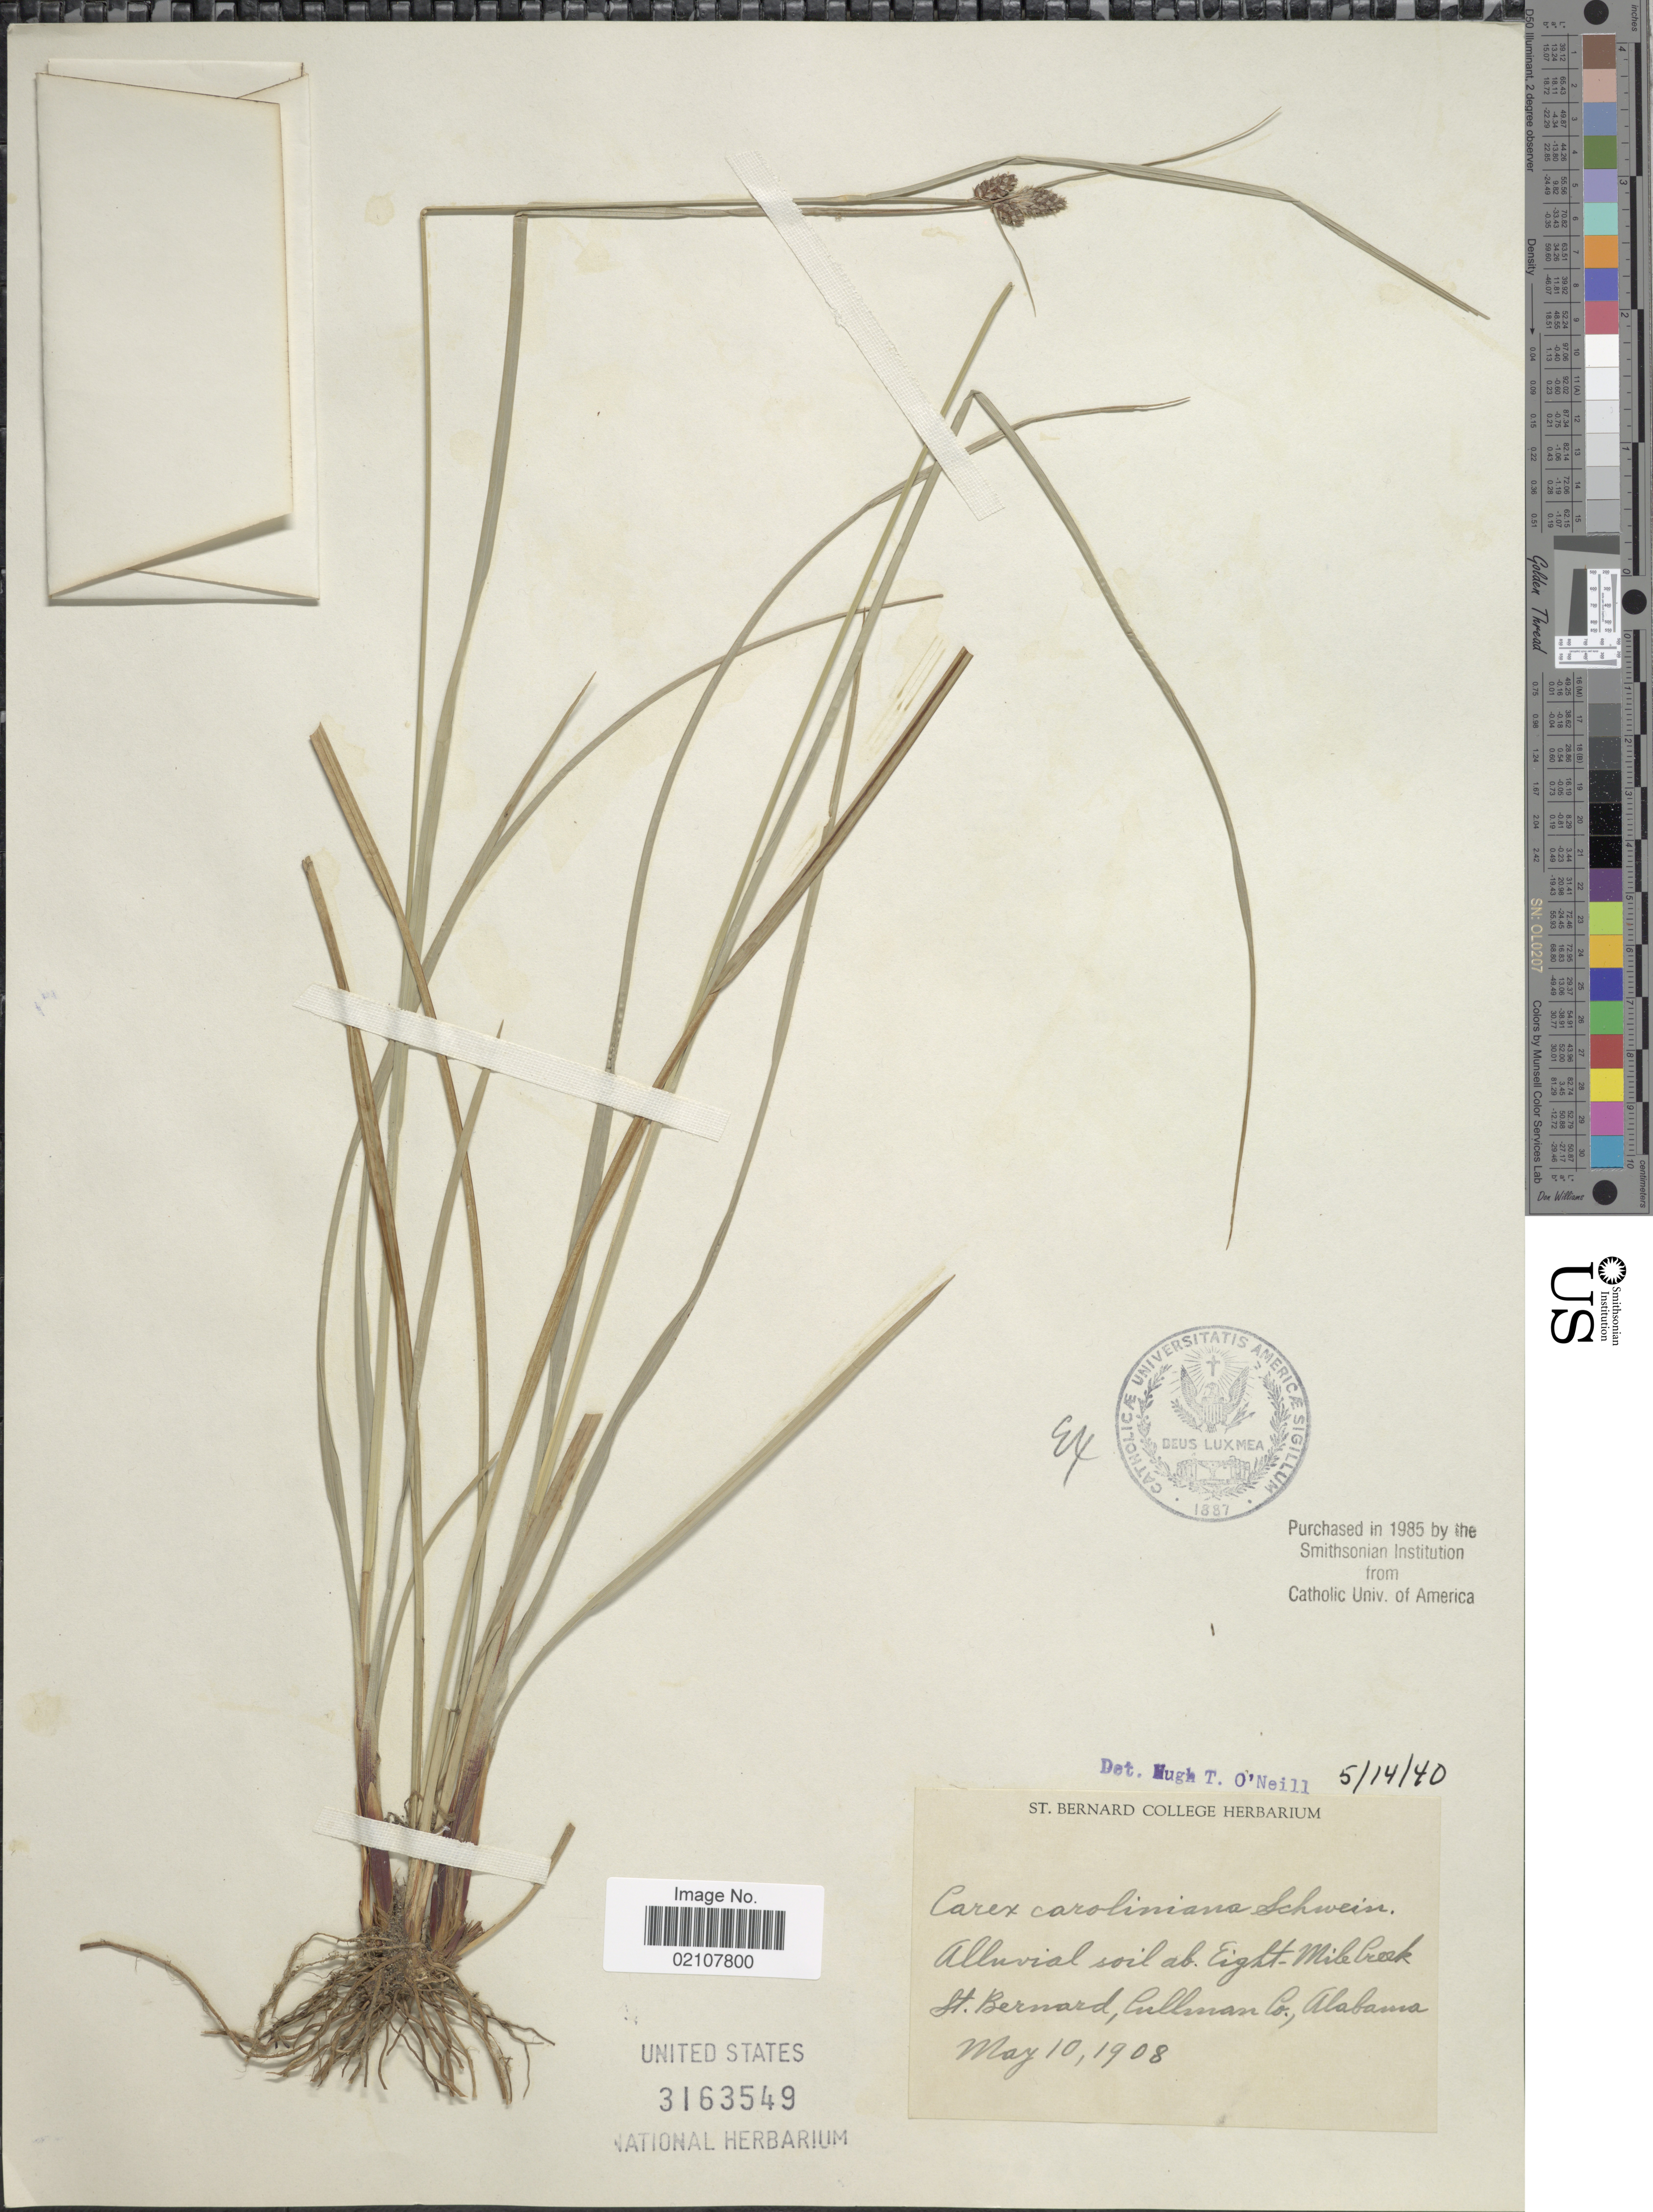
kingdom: Plantae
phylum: Tracheophyta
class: Liliopsida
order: Poales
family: Cyperaceae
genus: Carex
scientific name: Carex caroliniana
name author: Schwein.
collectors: ex Herb. St. Bernard College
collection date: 1908-05-10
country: United States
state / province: Alabama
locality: Alluvial soil ab Eight-Mile Creek St Bernard, Cullman Co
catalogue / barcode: US 3163549